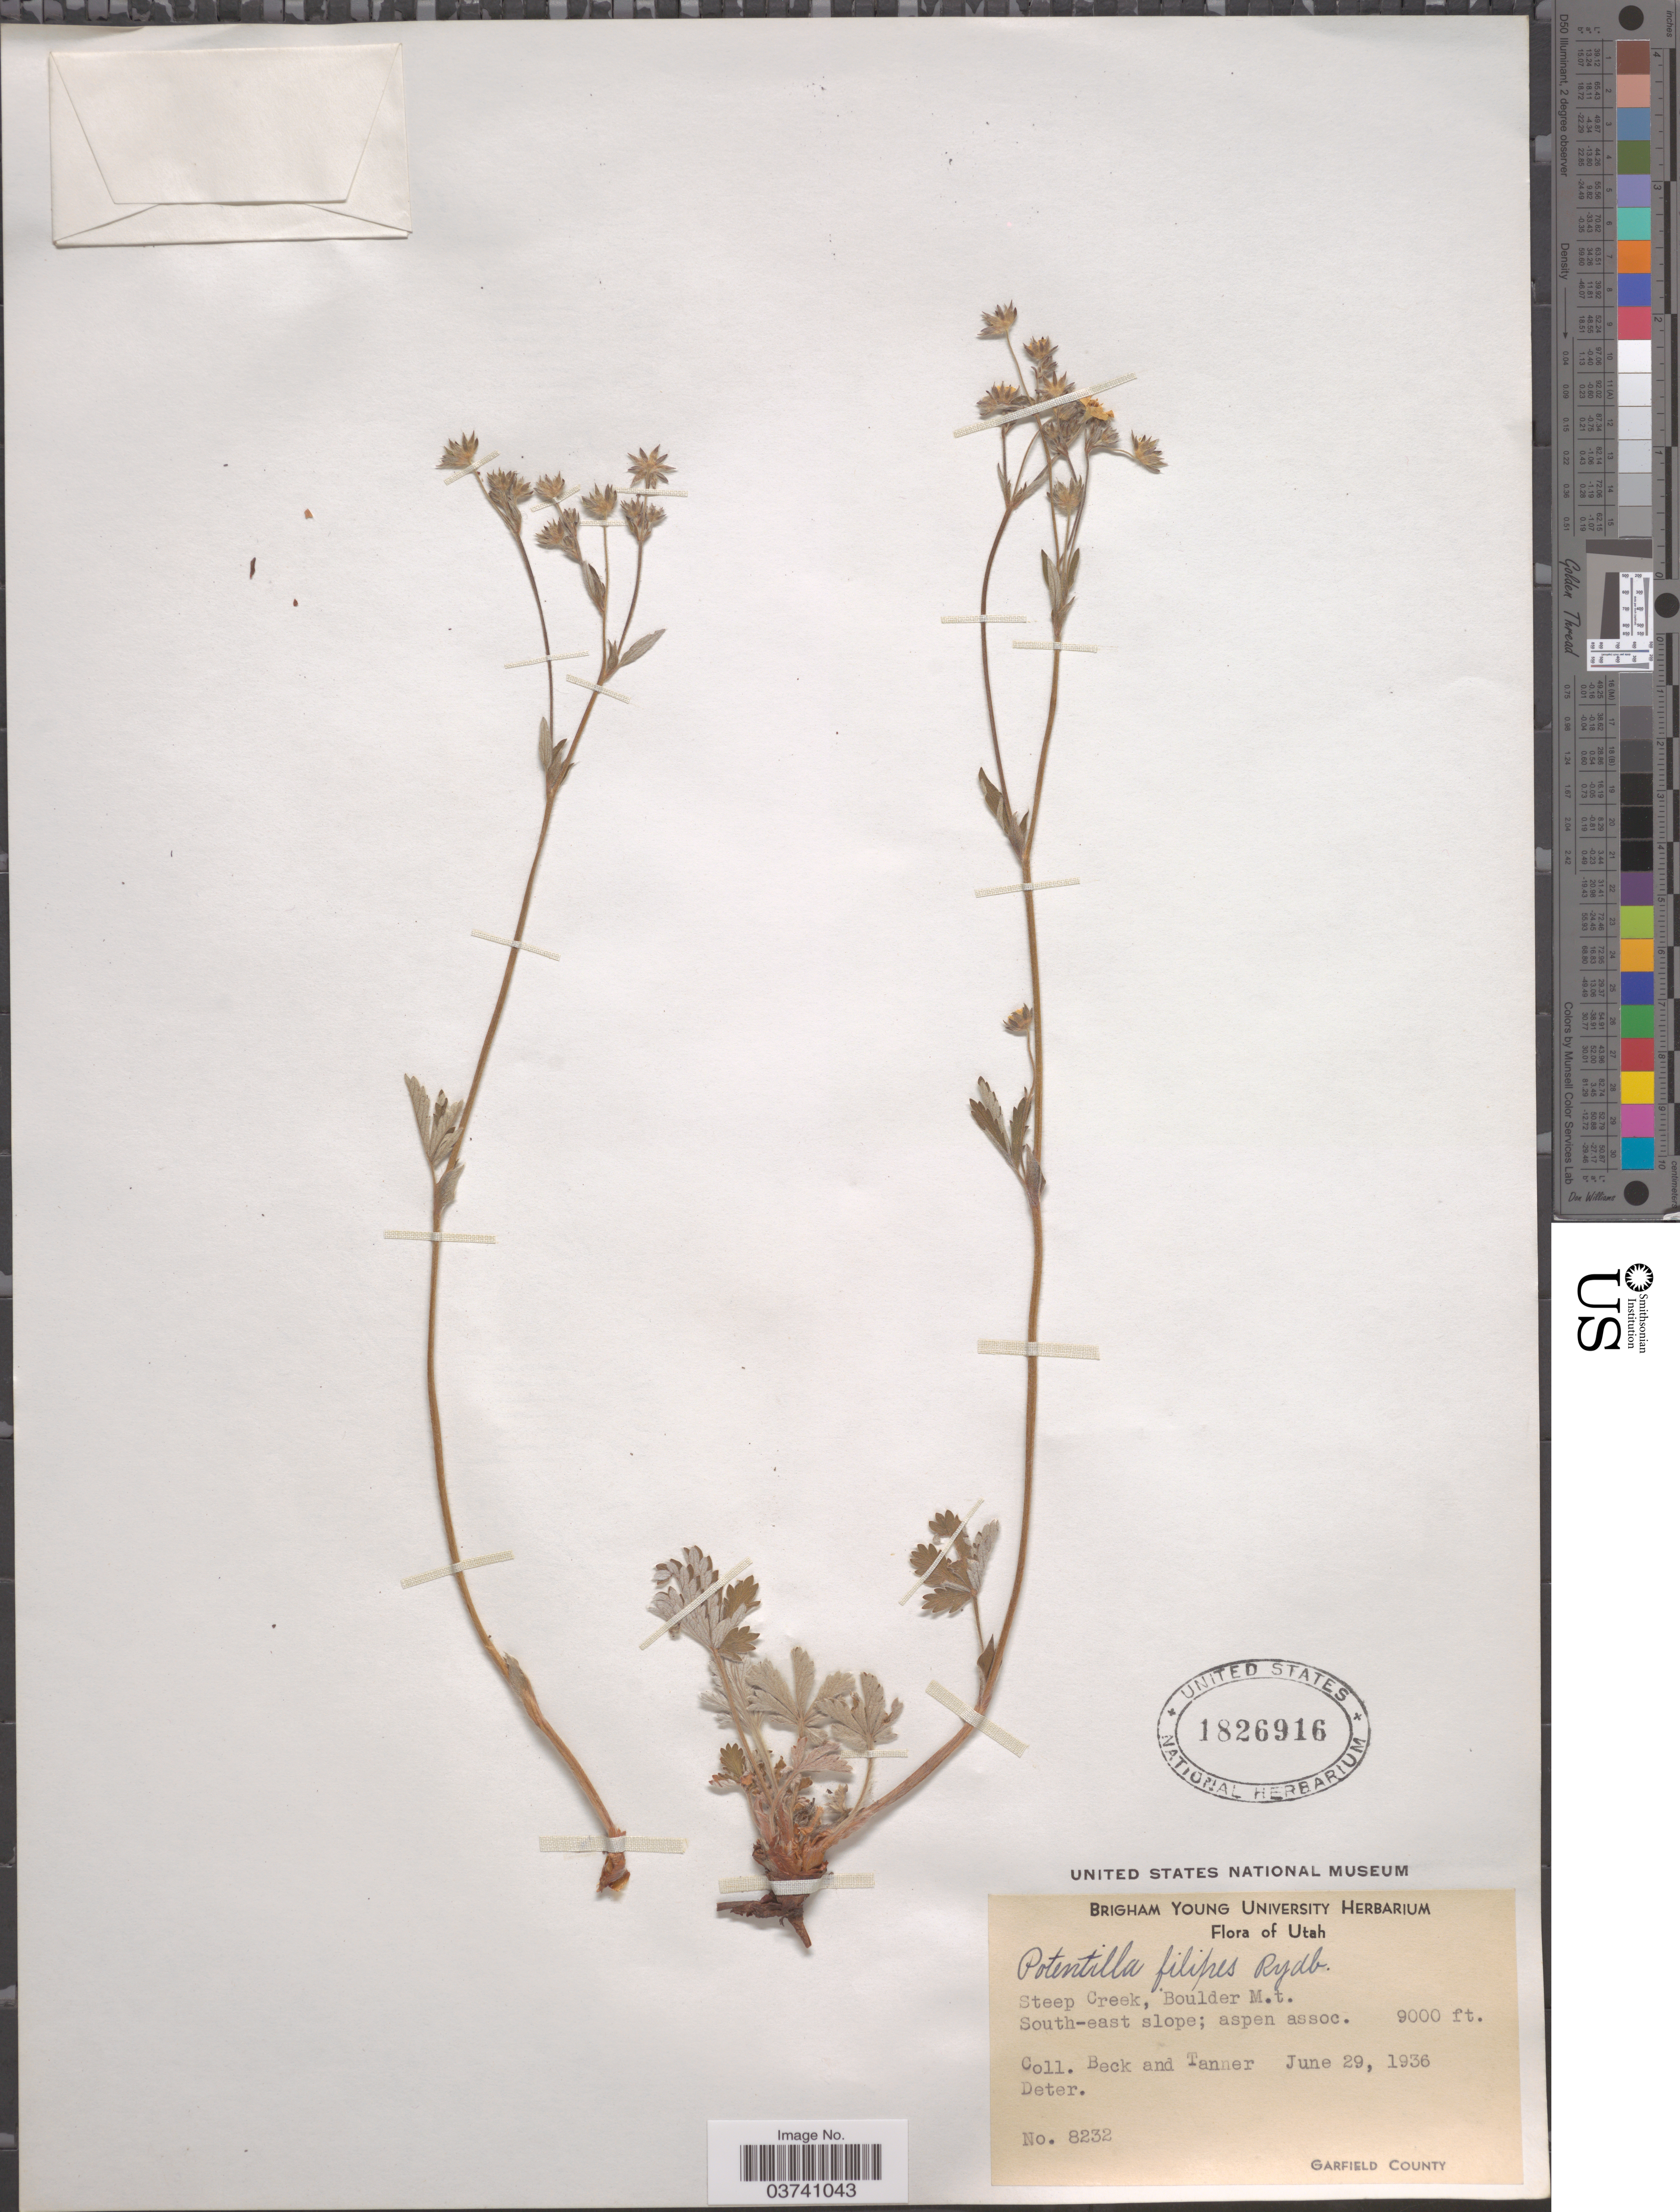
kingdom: Plantae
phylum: Tracheophyta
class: Magnoliopsida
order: Rosales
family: Rosaceae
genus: Potentilla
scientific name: Potentilla pulcherrima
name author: Lehm.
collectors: -- Beck & -. Tanner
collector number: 8232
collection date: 1936-06-29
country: United States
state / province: Utah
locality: Steep Creek, Boulder M.t. South-east slope; aspen assoc. Garfield County.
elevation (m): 2743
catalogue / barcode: US 1826916